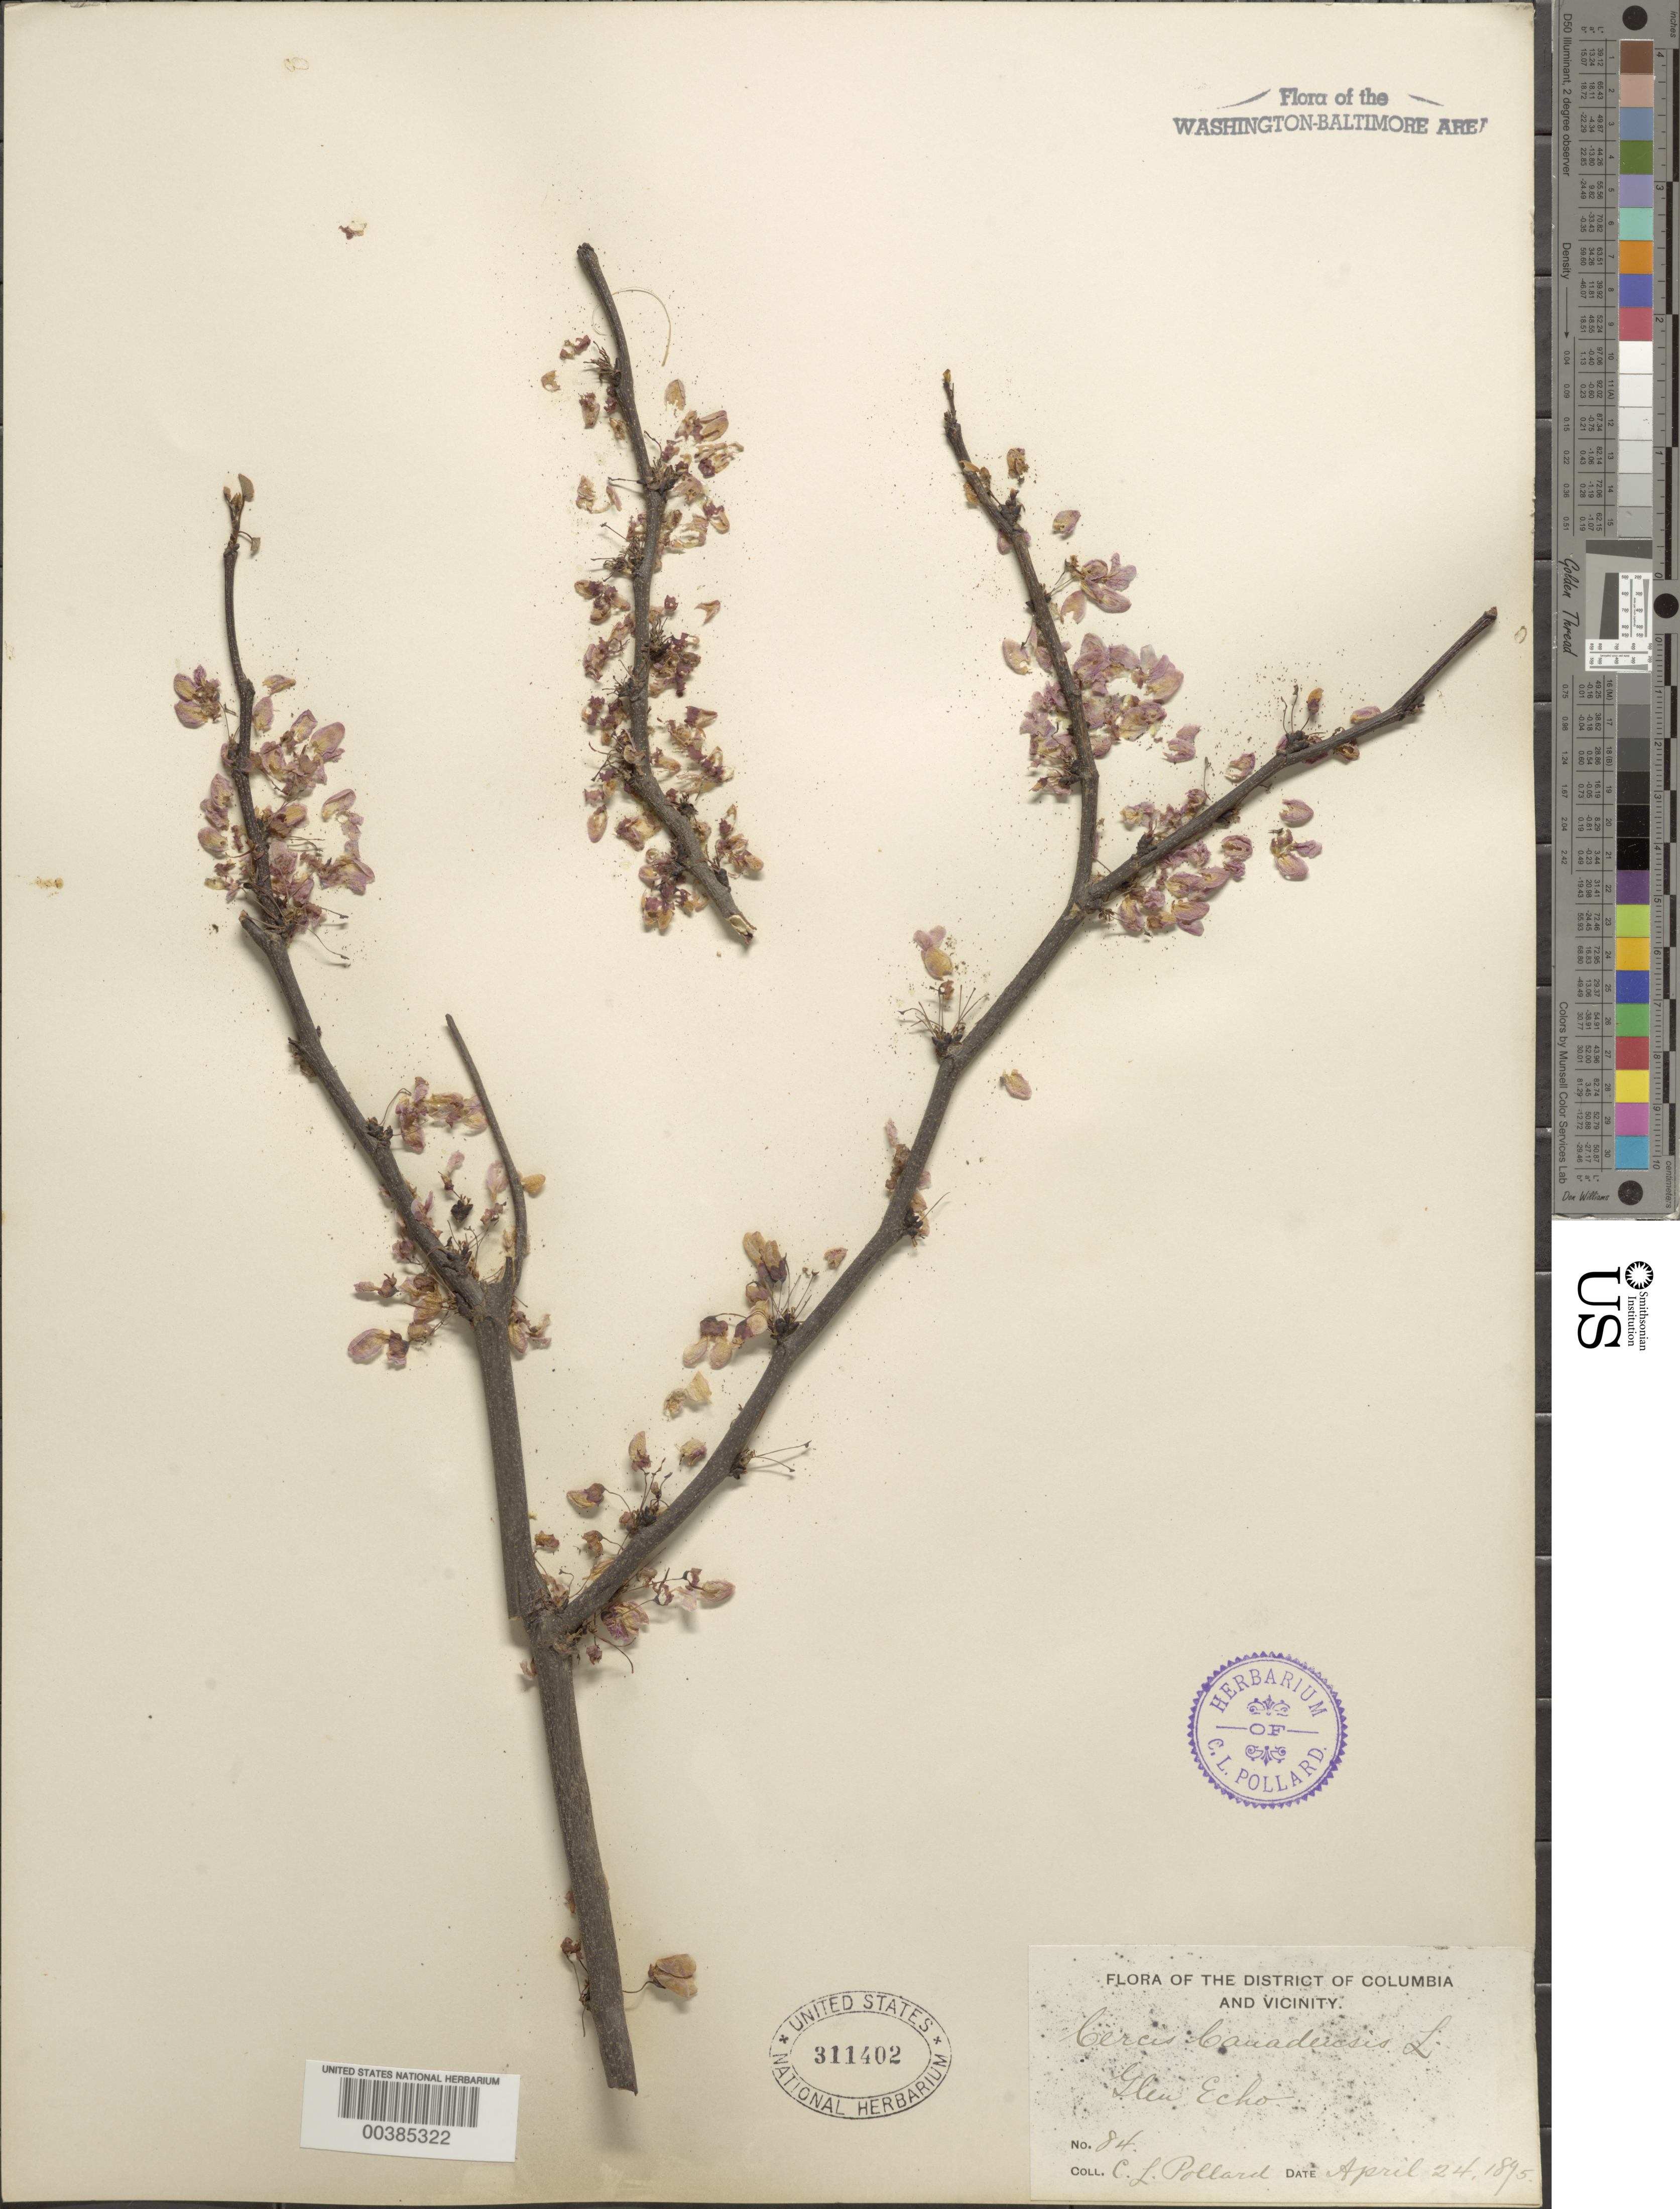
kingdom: Plantae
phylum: Tracheophyta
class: Magnoliopsida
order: Fabales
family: Fabaceae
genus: Cercis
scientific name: Cercis canadensis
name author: L.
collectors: C. L. Pollard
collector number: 84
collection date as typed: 24 Apr 1895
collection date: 1895-04-24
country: United States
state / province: Maryland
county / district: Montgomery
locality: Glen Echo C. & O. Canal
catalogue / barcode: US 311402